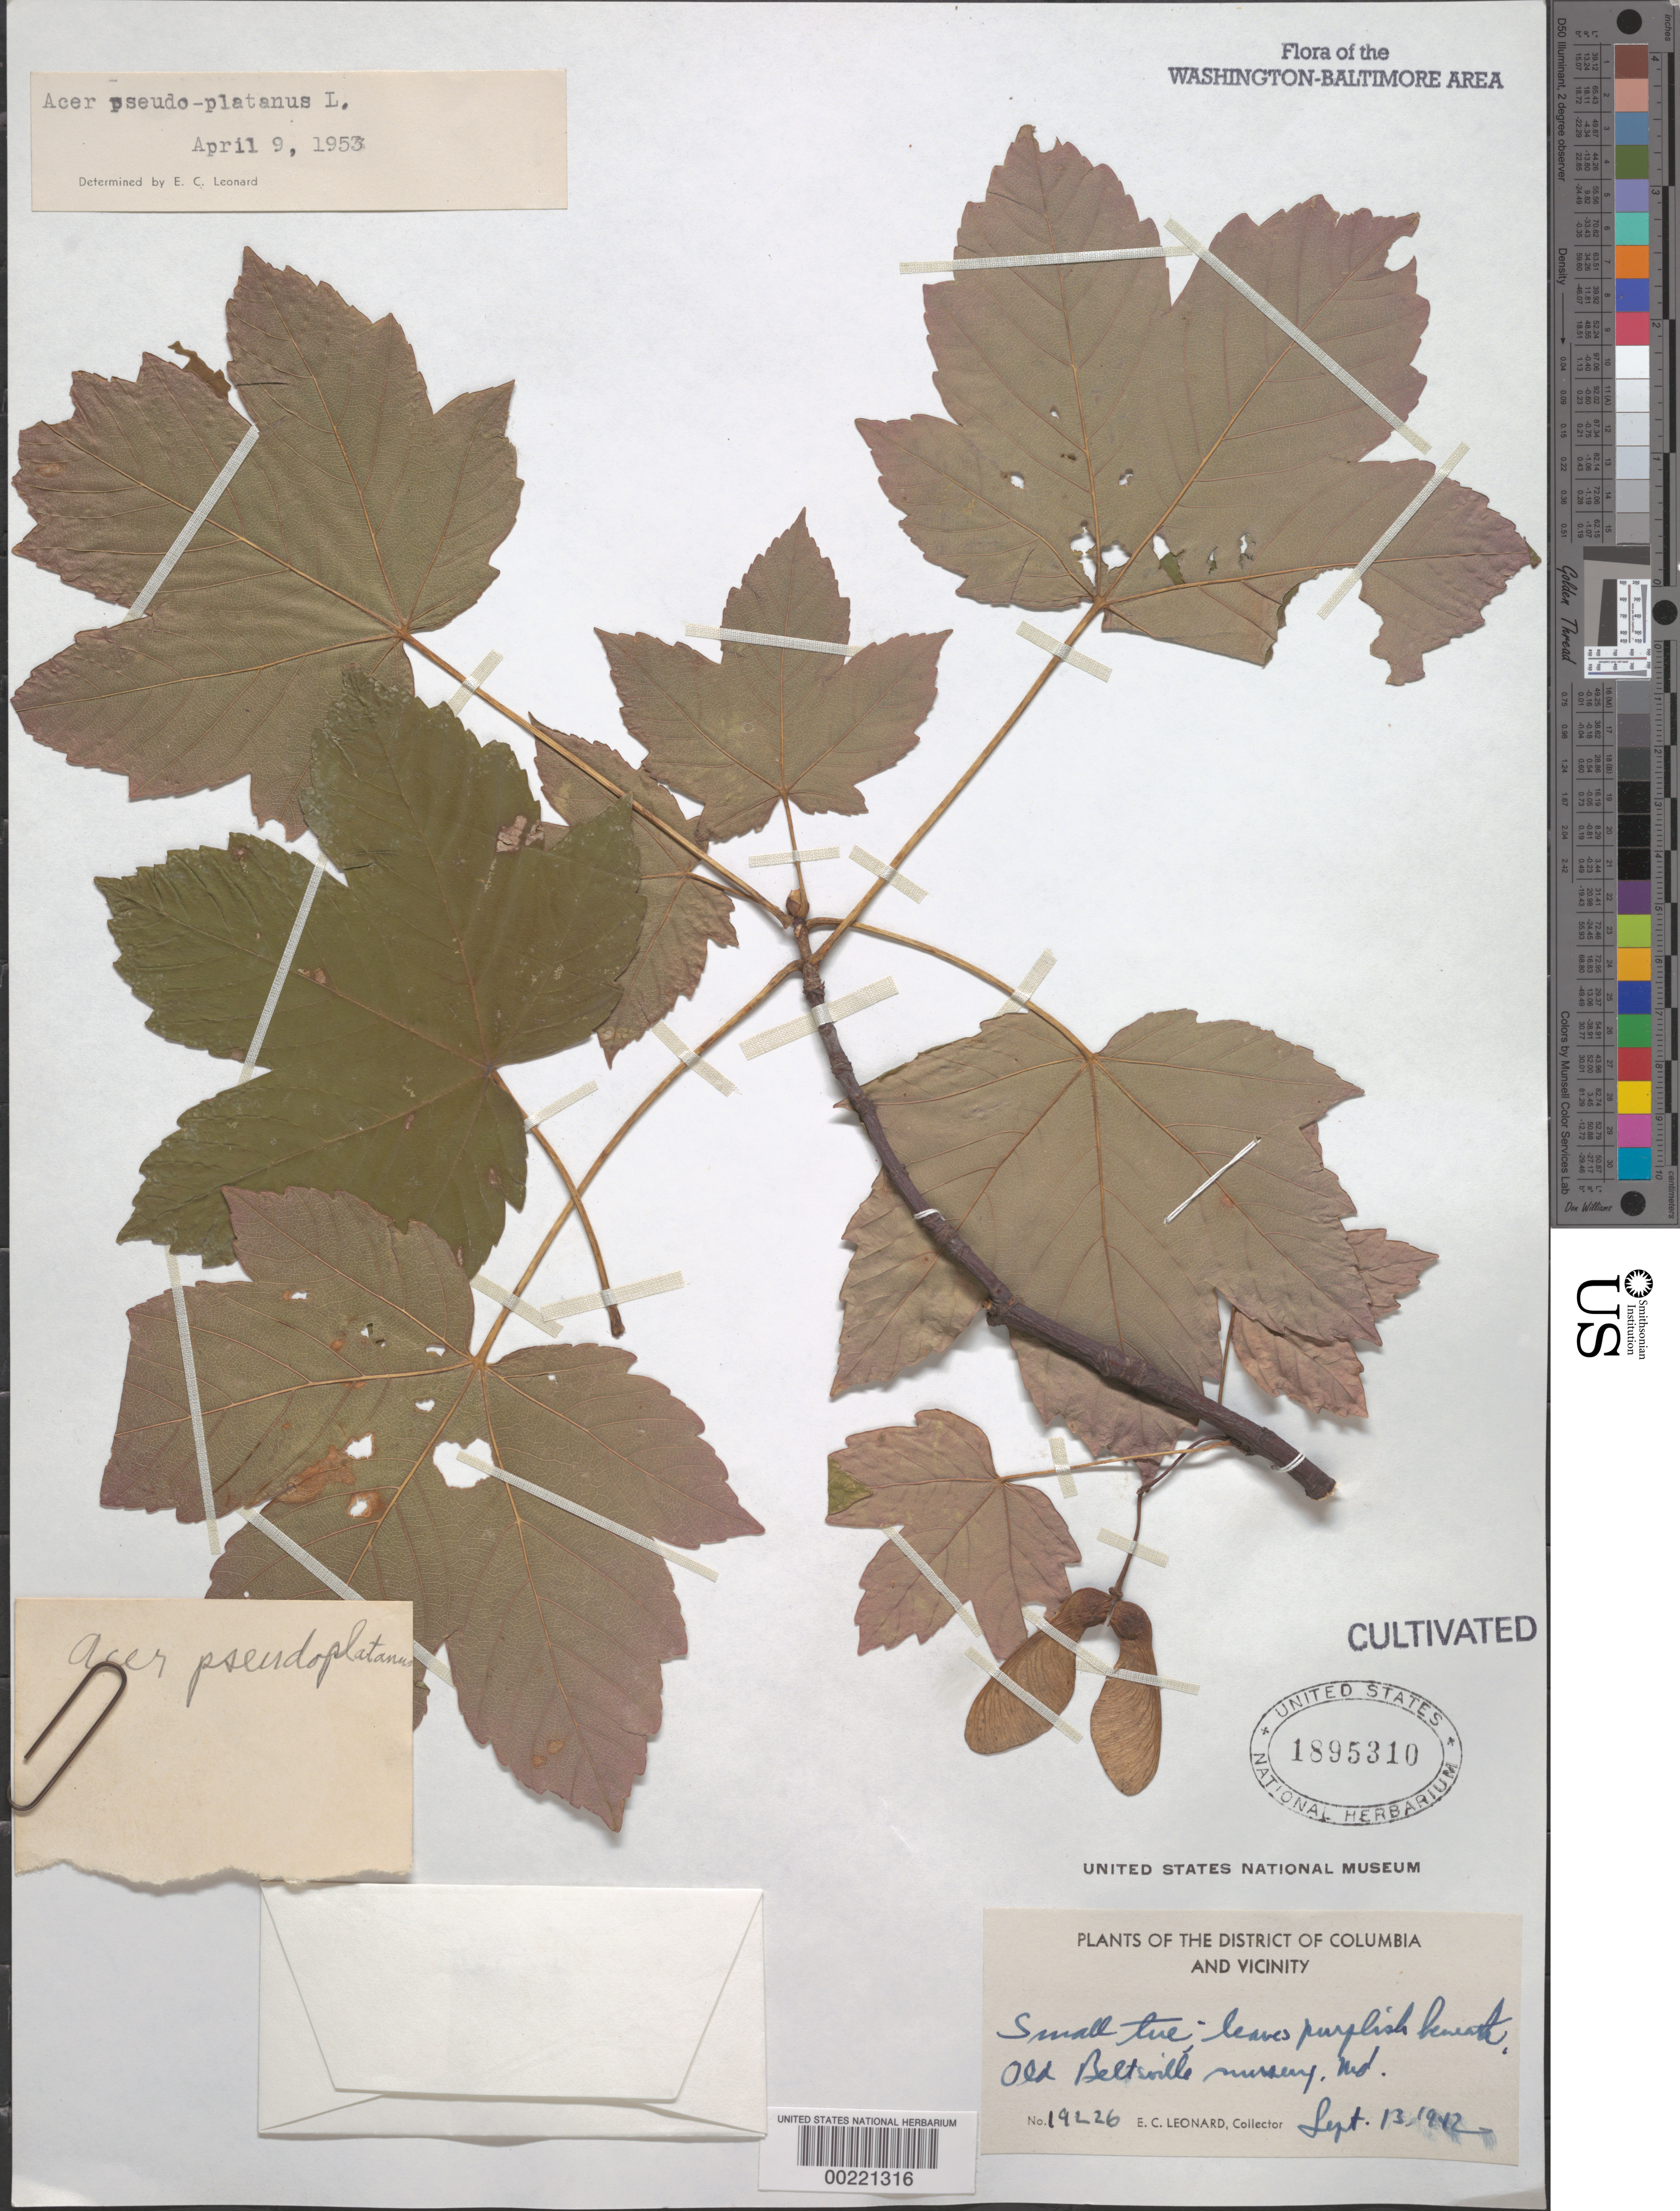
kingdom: Plantae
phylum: Tracheophyta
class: Magnoliopsida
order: Sapindales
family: Sapindaceae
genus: Acer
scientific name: Acer pseudoplatanus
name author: L.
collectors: E. C. Leonard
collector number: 19226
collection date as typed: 13 Sep 1942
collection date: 1942-09-13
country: United States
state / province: Maryland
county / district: Prince George's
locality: Old Beltsville Nursery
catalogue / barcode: US 1895310